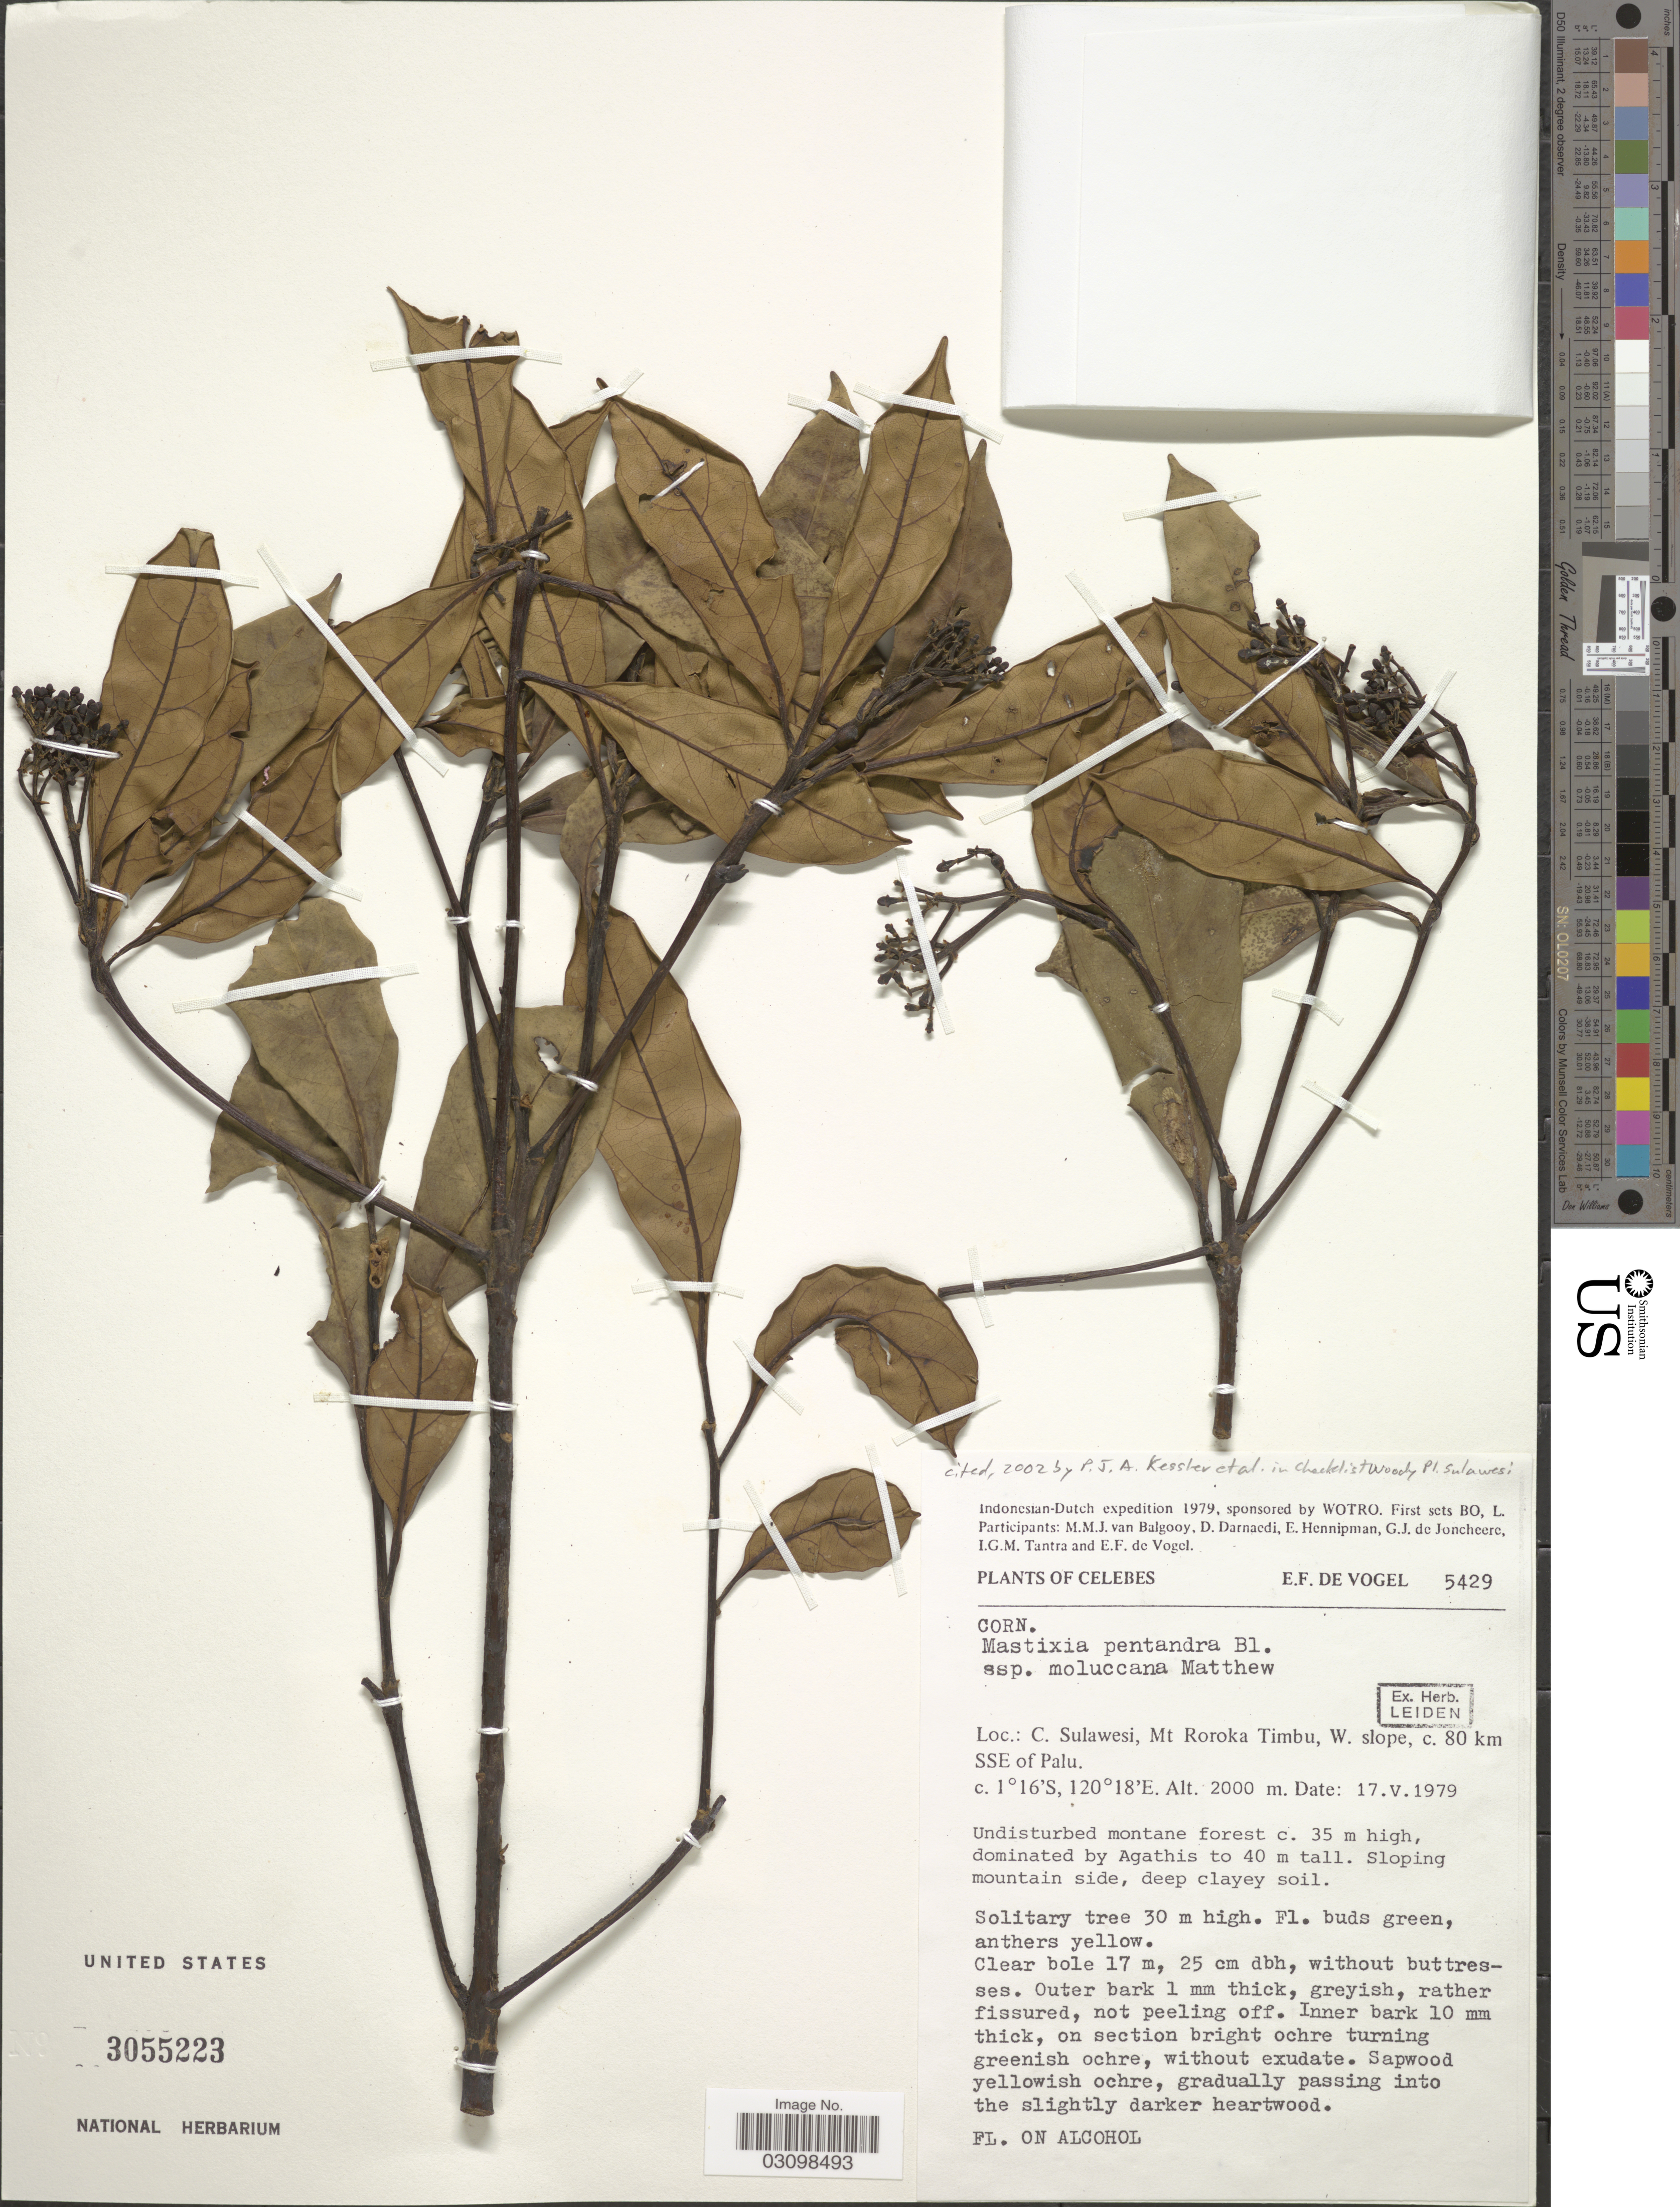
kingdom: Plantae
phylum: Tracheophyta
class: Magnoliopsida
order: Cornales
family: Nyssaceae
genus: Mastixia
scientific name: Mastixia pentandra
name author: Blume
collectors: E. F. de Vogel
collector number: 5429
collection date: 1979-05-17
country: Indonesia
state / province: Sulawesi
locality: Celebes, C. Sulawesi, Mt Roroka Timbu, W. slope, c. 80 km SSE of Palu.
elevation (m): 2000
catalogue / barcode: US 3055223